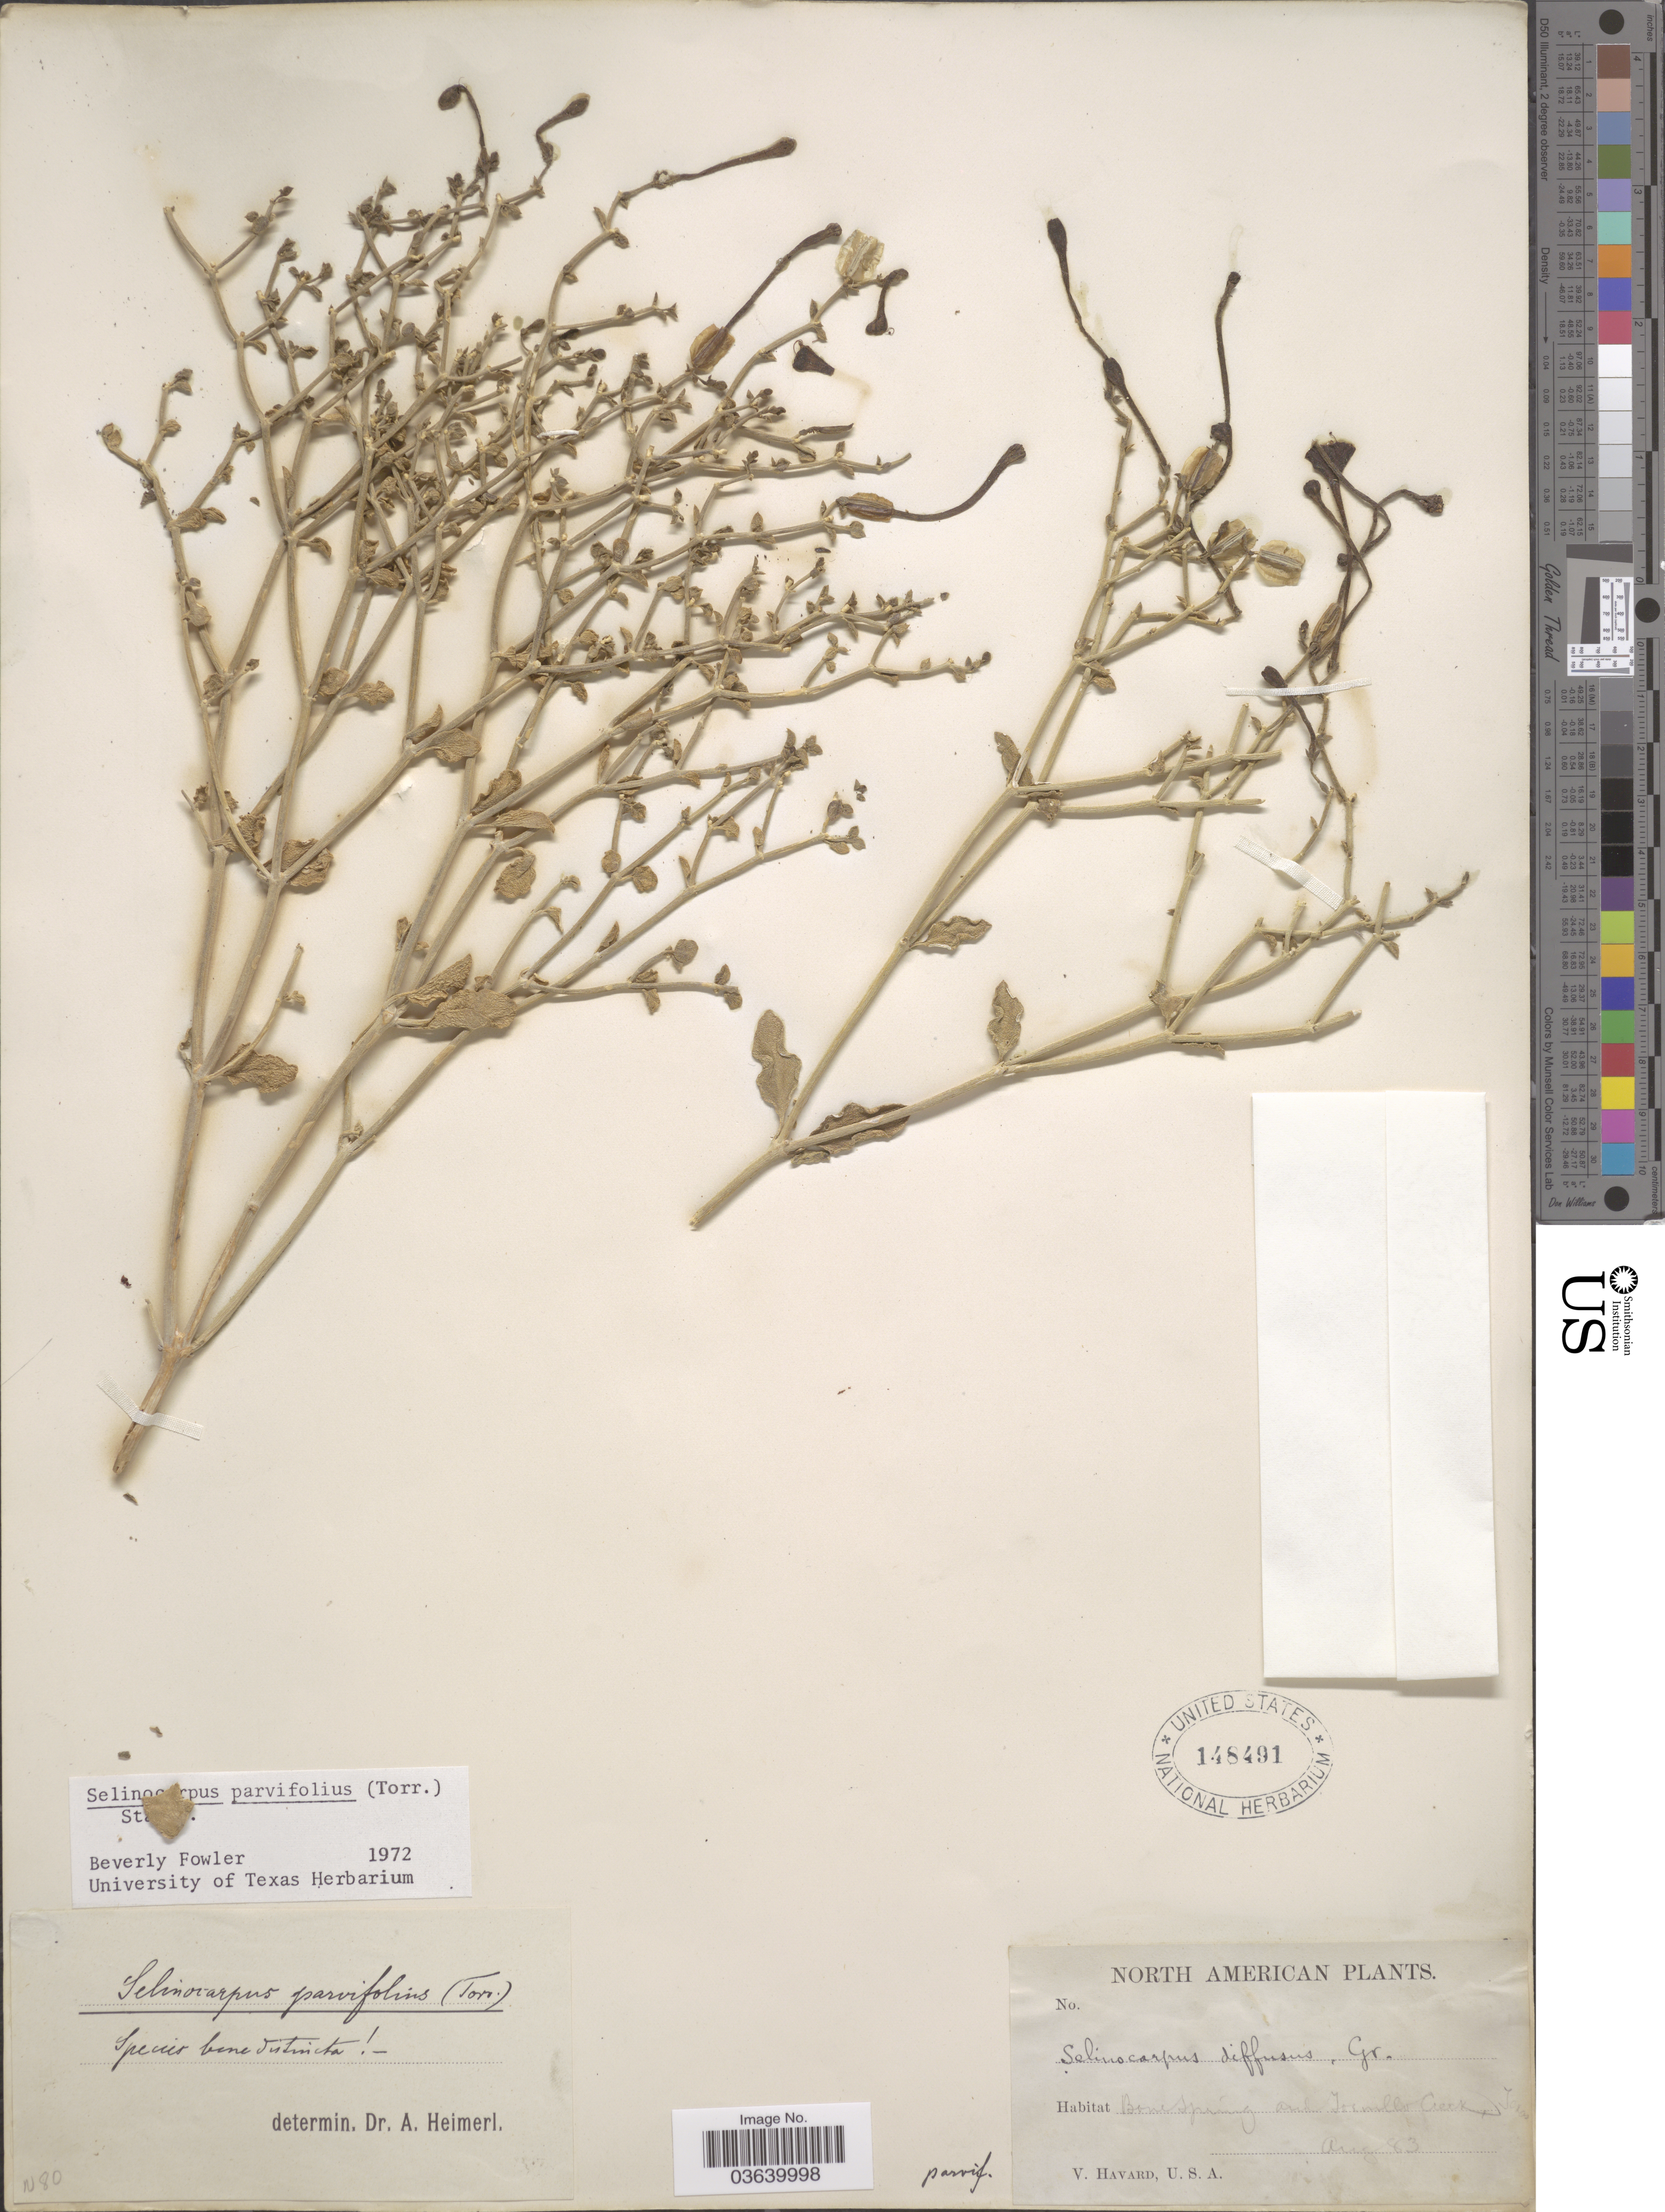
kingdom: Plantae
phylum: Tracheophyta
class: Magnoliopsida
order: Caryophyllales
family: Nyctaginaceae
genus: Acleisanthes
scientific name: Acleisanthes parvifolia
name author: (Torr.) R.A. Levin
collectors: V. Havard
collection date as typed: Transcribed d/m/y: /8/83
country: United States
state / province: Texas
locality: Bone Spring and Tornillo Creek.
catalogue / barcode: US 148491